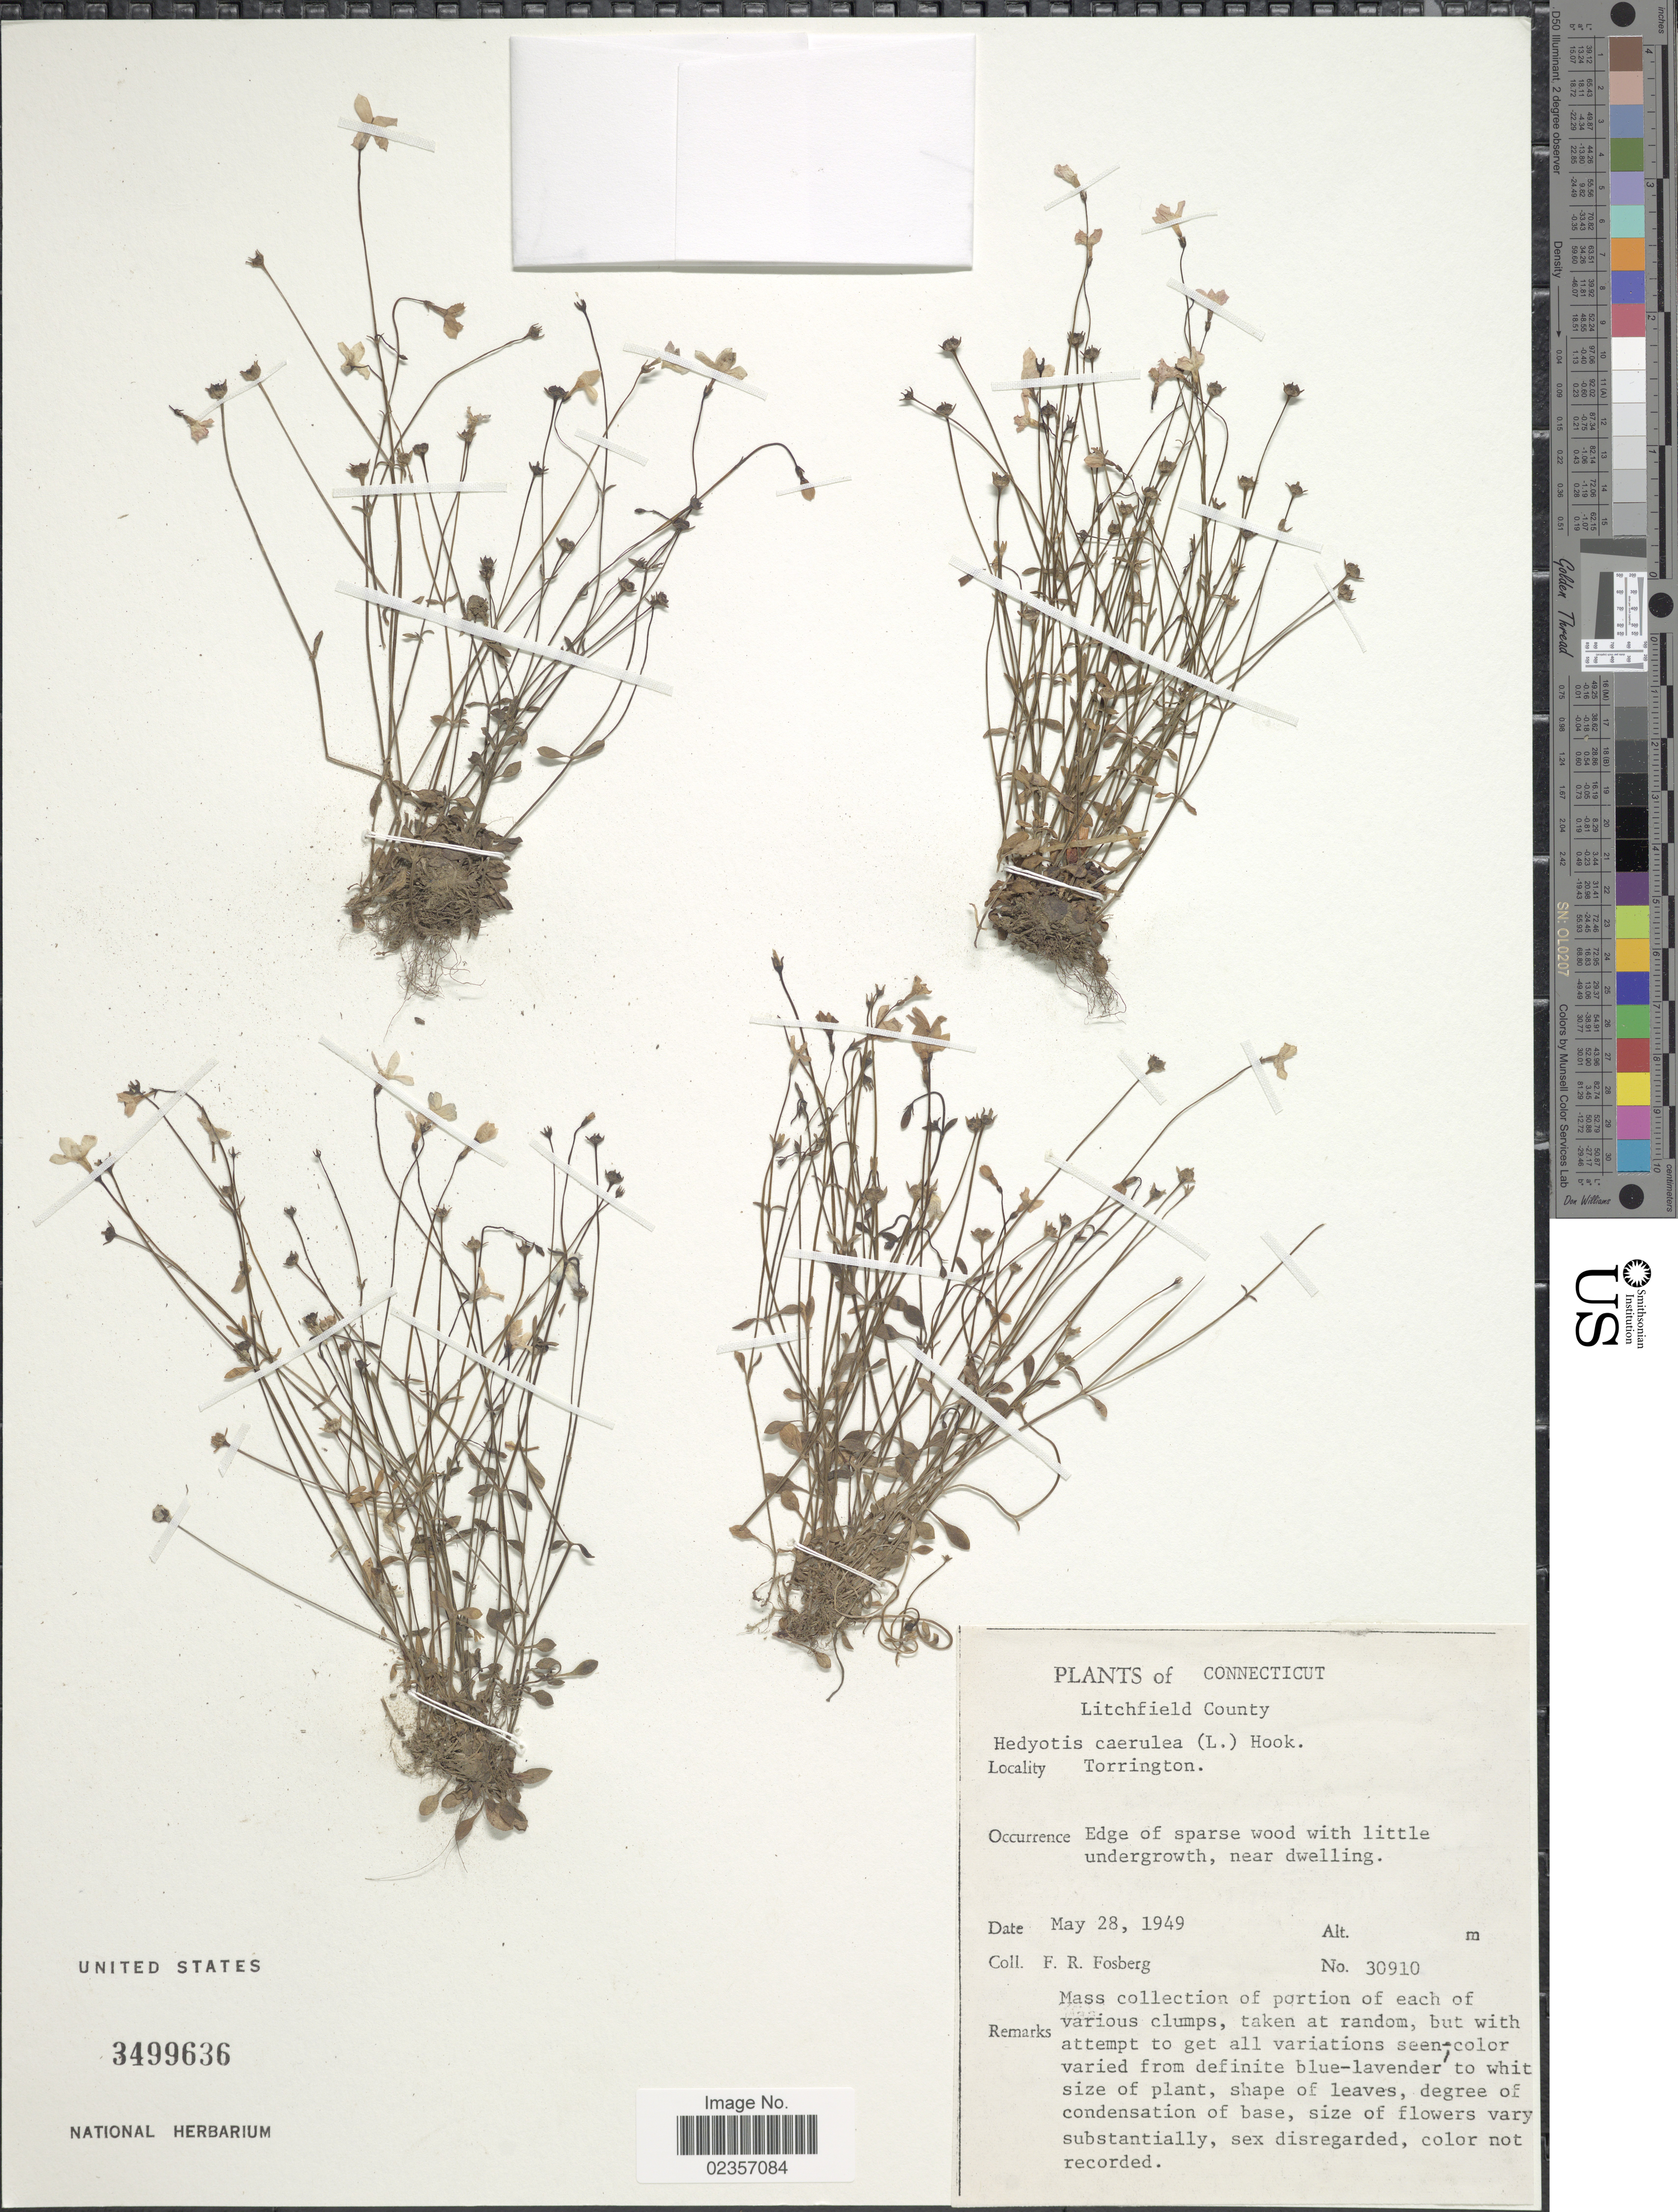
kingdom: Plantae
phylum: Tracheophyta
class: Magnoliopsida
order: Gentianales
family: Rubiaceae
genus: Houstonia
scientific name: Houstonia caerulea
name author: L.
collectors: F. R. Fosberg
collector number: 30910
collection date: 1949-05-28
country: United States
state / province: Connecticut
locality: Litchfield County, Torrington, Edge of sparse wood with little undergrowth, near dwelling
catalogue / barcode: US 3499636